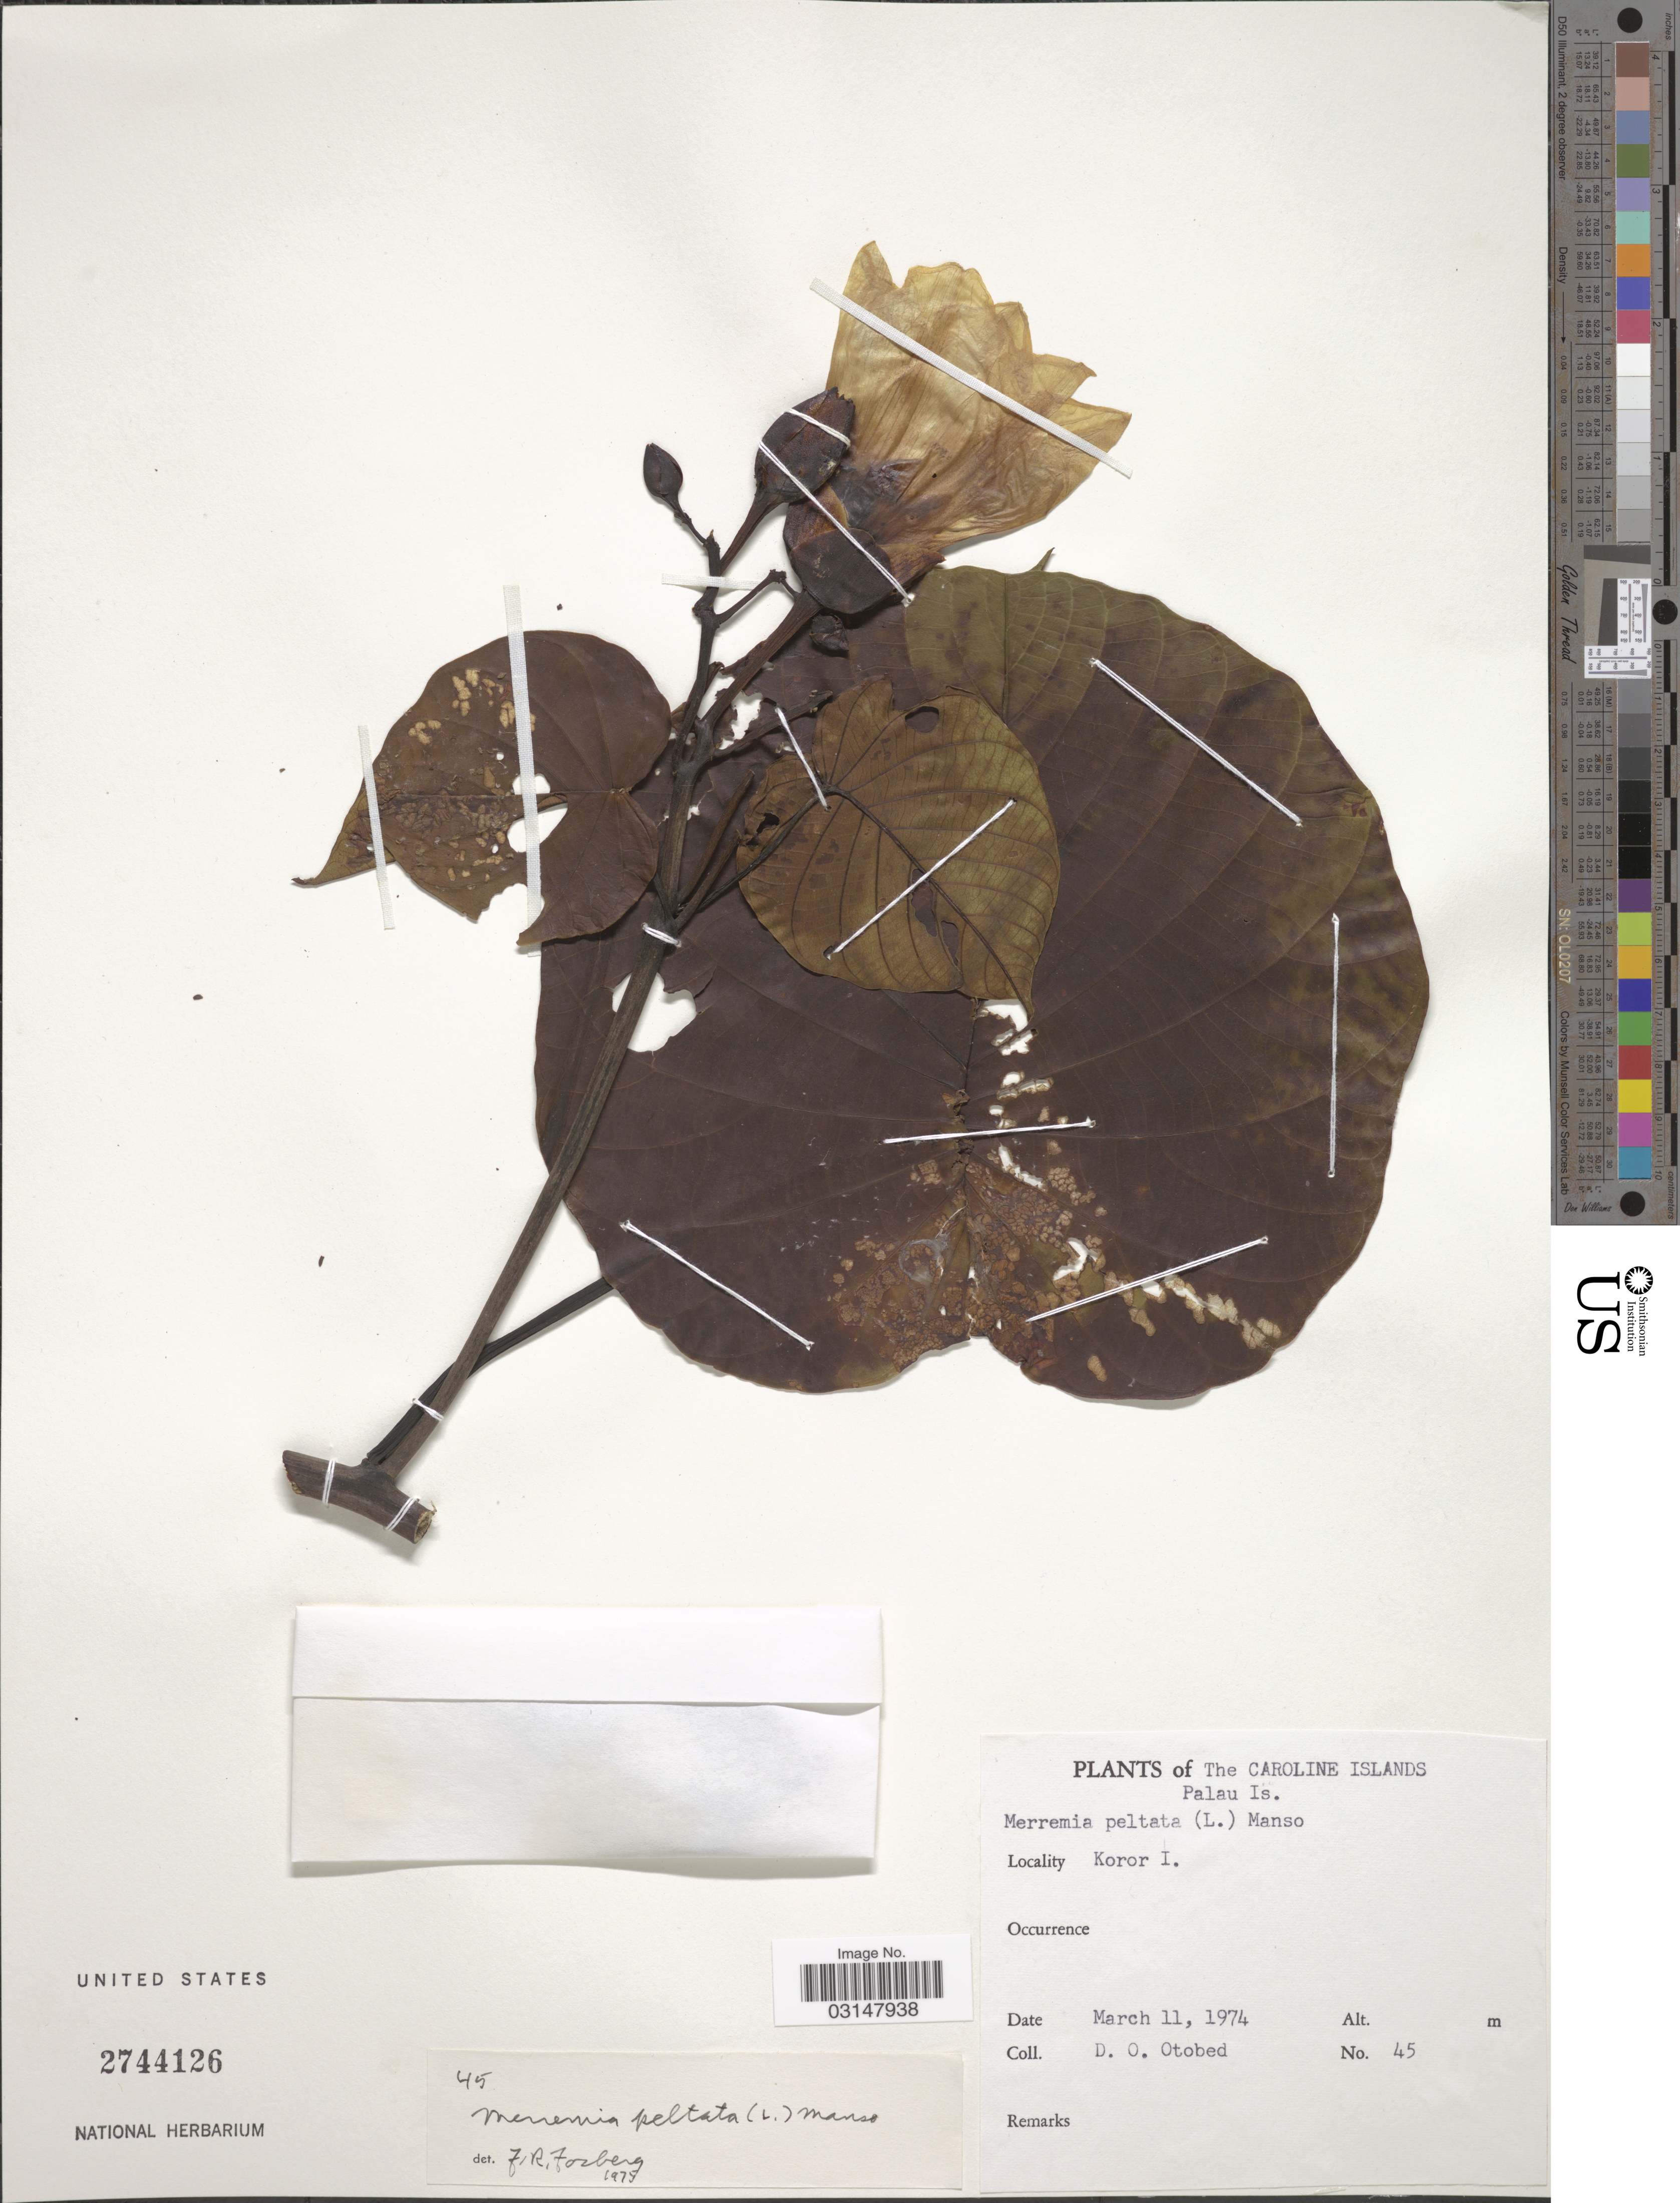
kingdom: Plantae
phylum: Tracheophyta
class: Magnoliopsida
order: Solanales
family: Convolvulaceae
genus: Decalobanthus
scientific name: Decalobanthus peltatus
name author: (L.) A. R. Simões & Staples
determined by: Wagner, W. L., (BOT), Smithsonian Institution - National Museum of Natural History (UNITED STATES)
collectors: D. O. Otobed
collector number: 45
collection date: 1974-03-11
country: Palau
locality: The Caroline Islands. Palau Is. Koror I.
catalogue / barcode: US 2744126